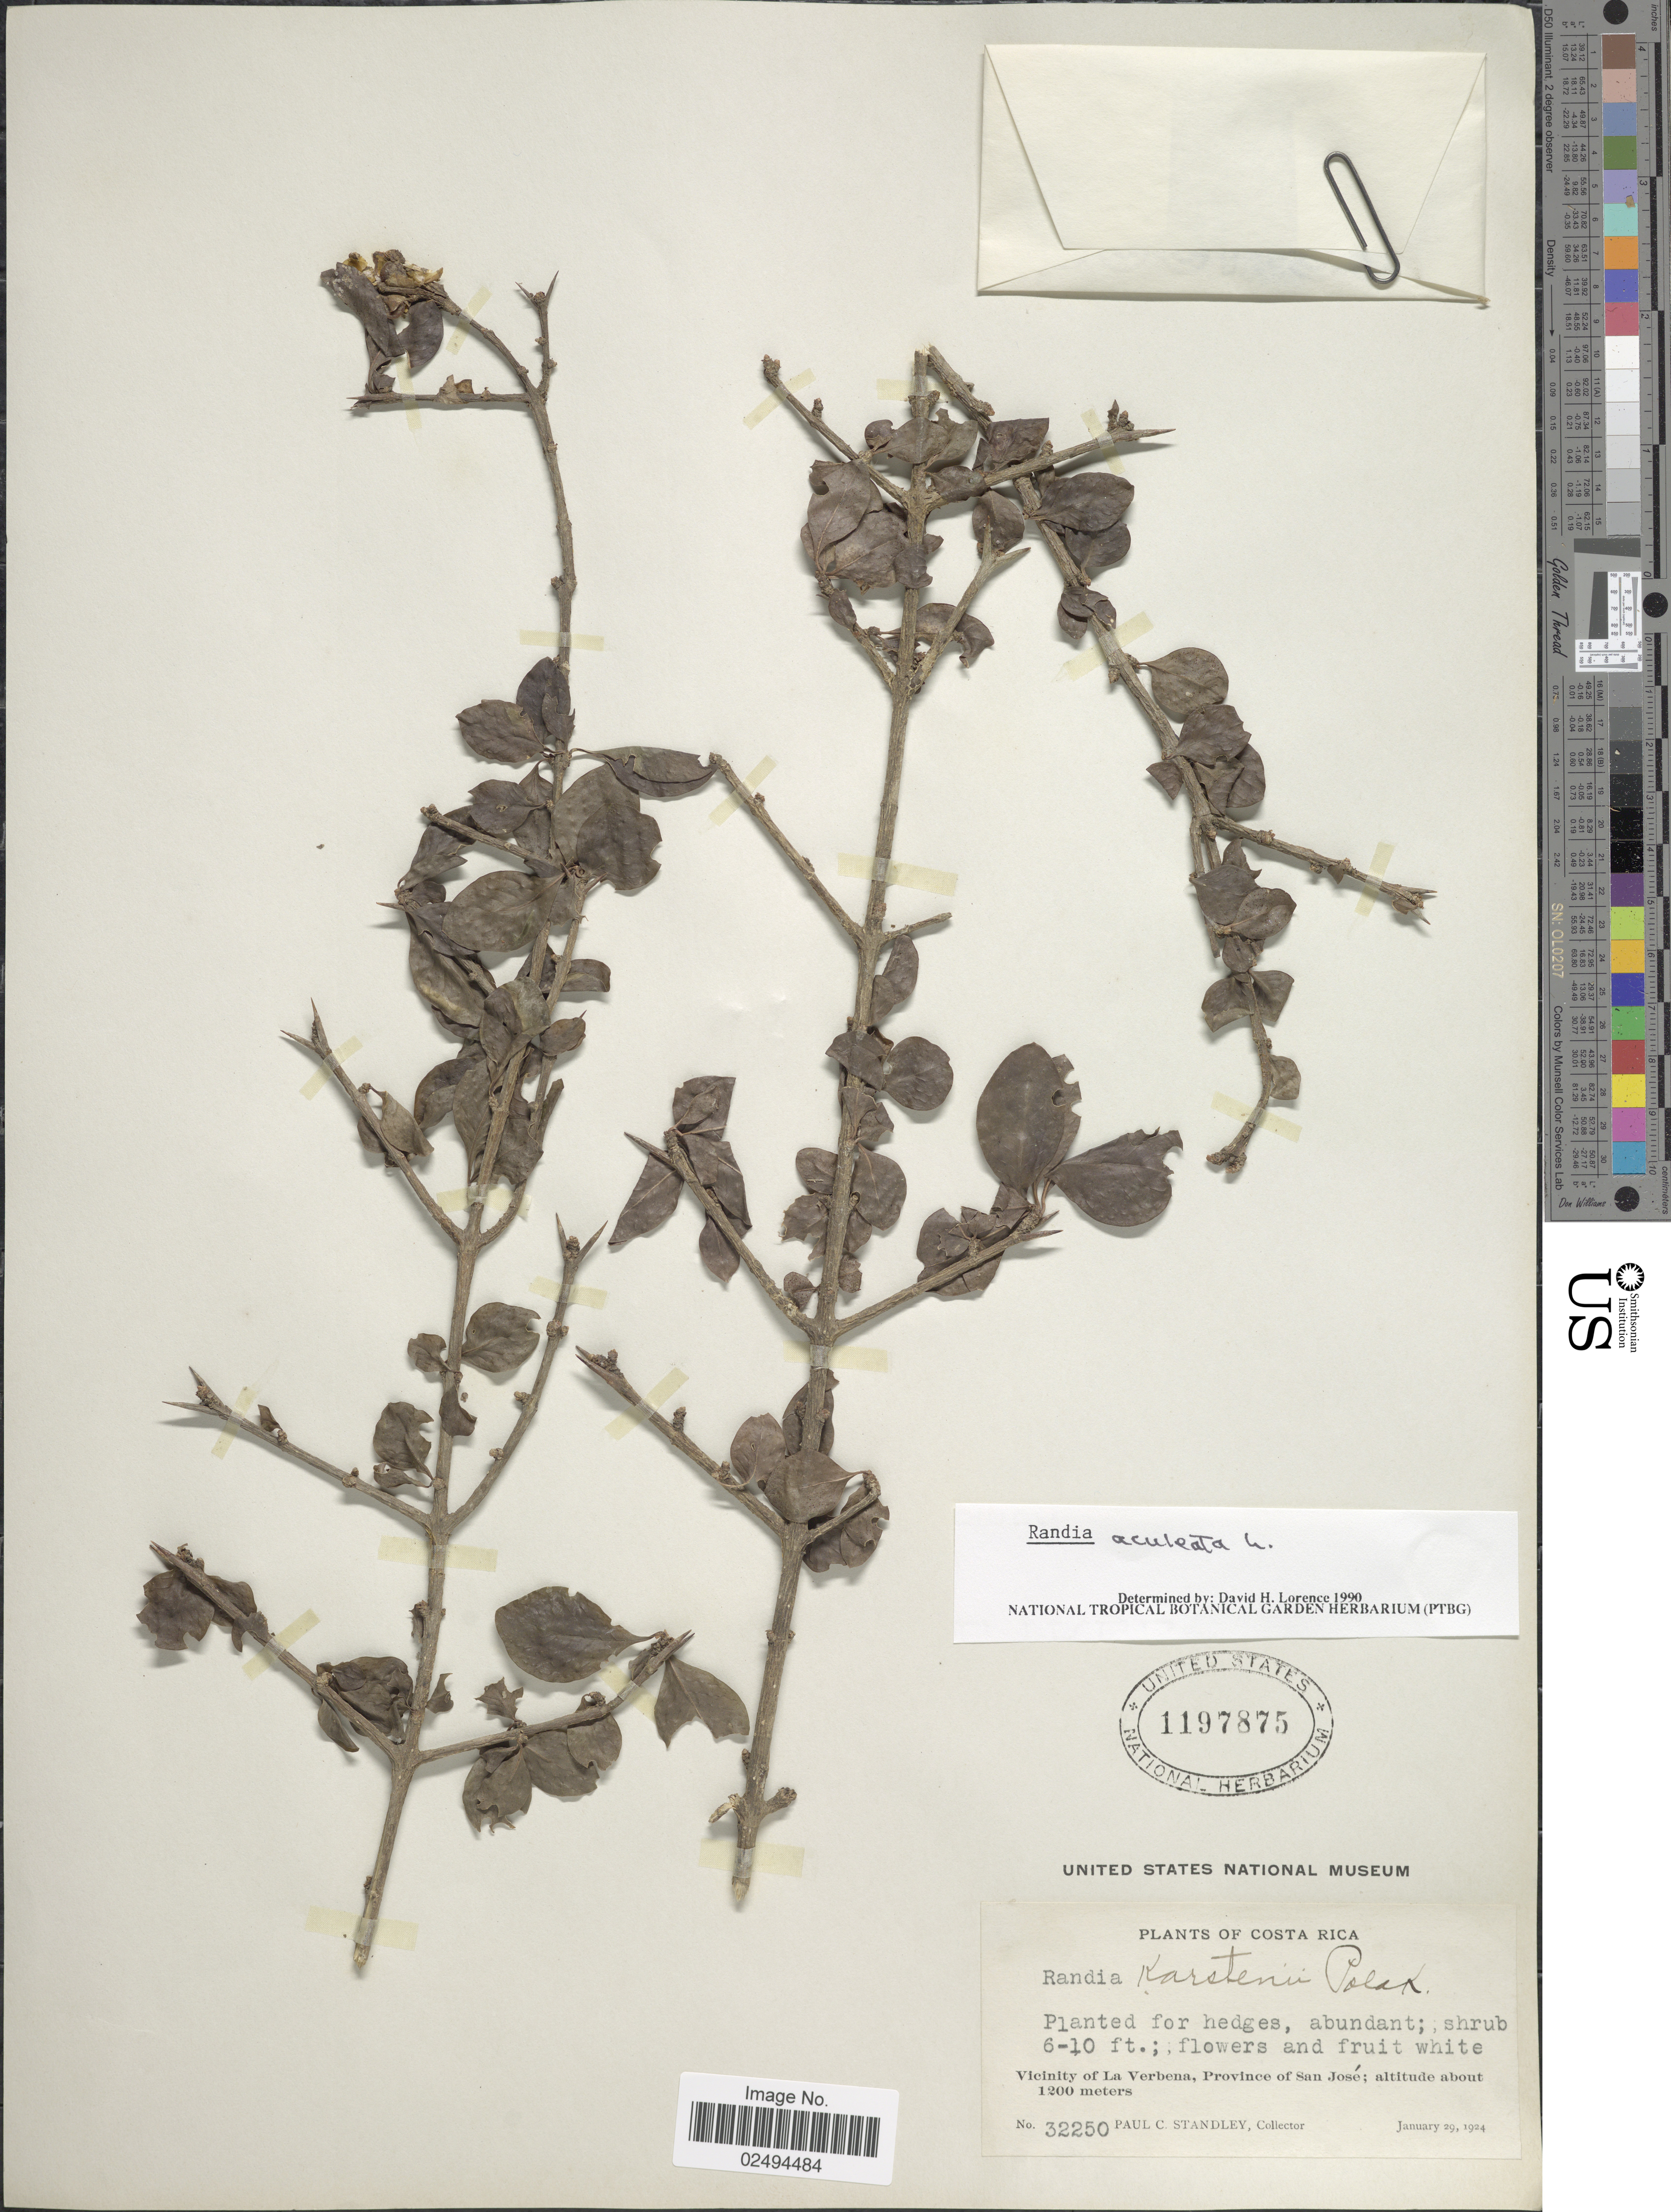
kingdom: Plantae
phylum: Tracheophyta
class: Magnoliopsida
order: Gentianales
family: Rubiaceae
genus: Randia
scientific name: Randia aculeata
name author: L.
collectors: P. C. Standley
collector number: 32250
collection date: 1924-01-29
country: Costa Rica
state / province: San José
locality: Vicinity of La Verbena, Province of San Jose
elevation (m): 1200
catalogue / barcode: US 1197875